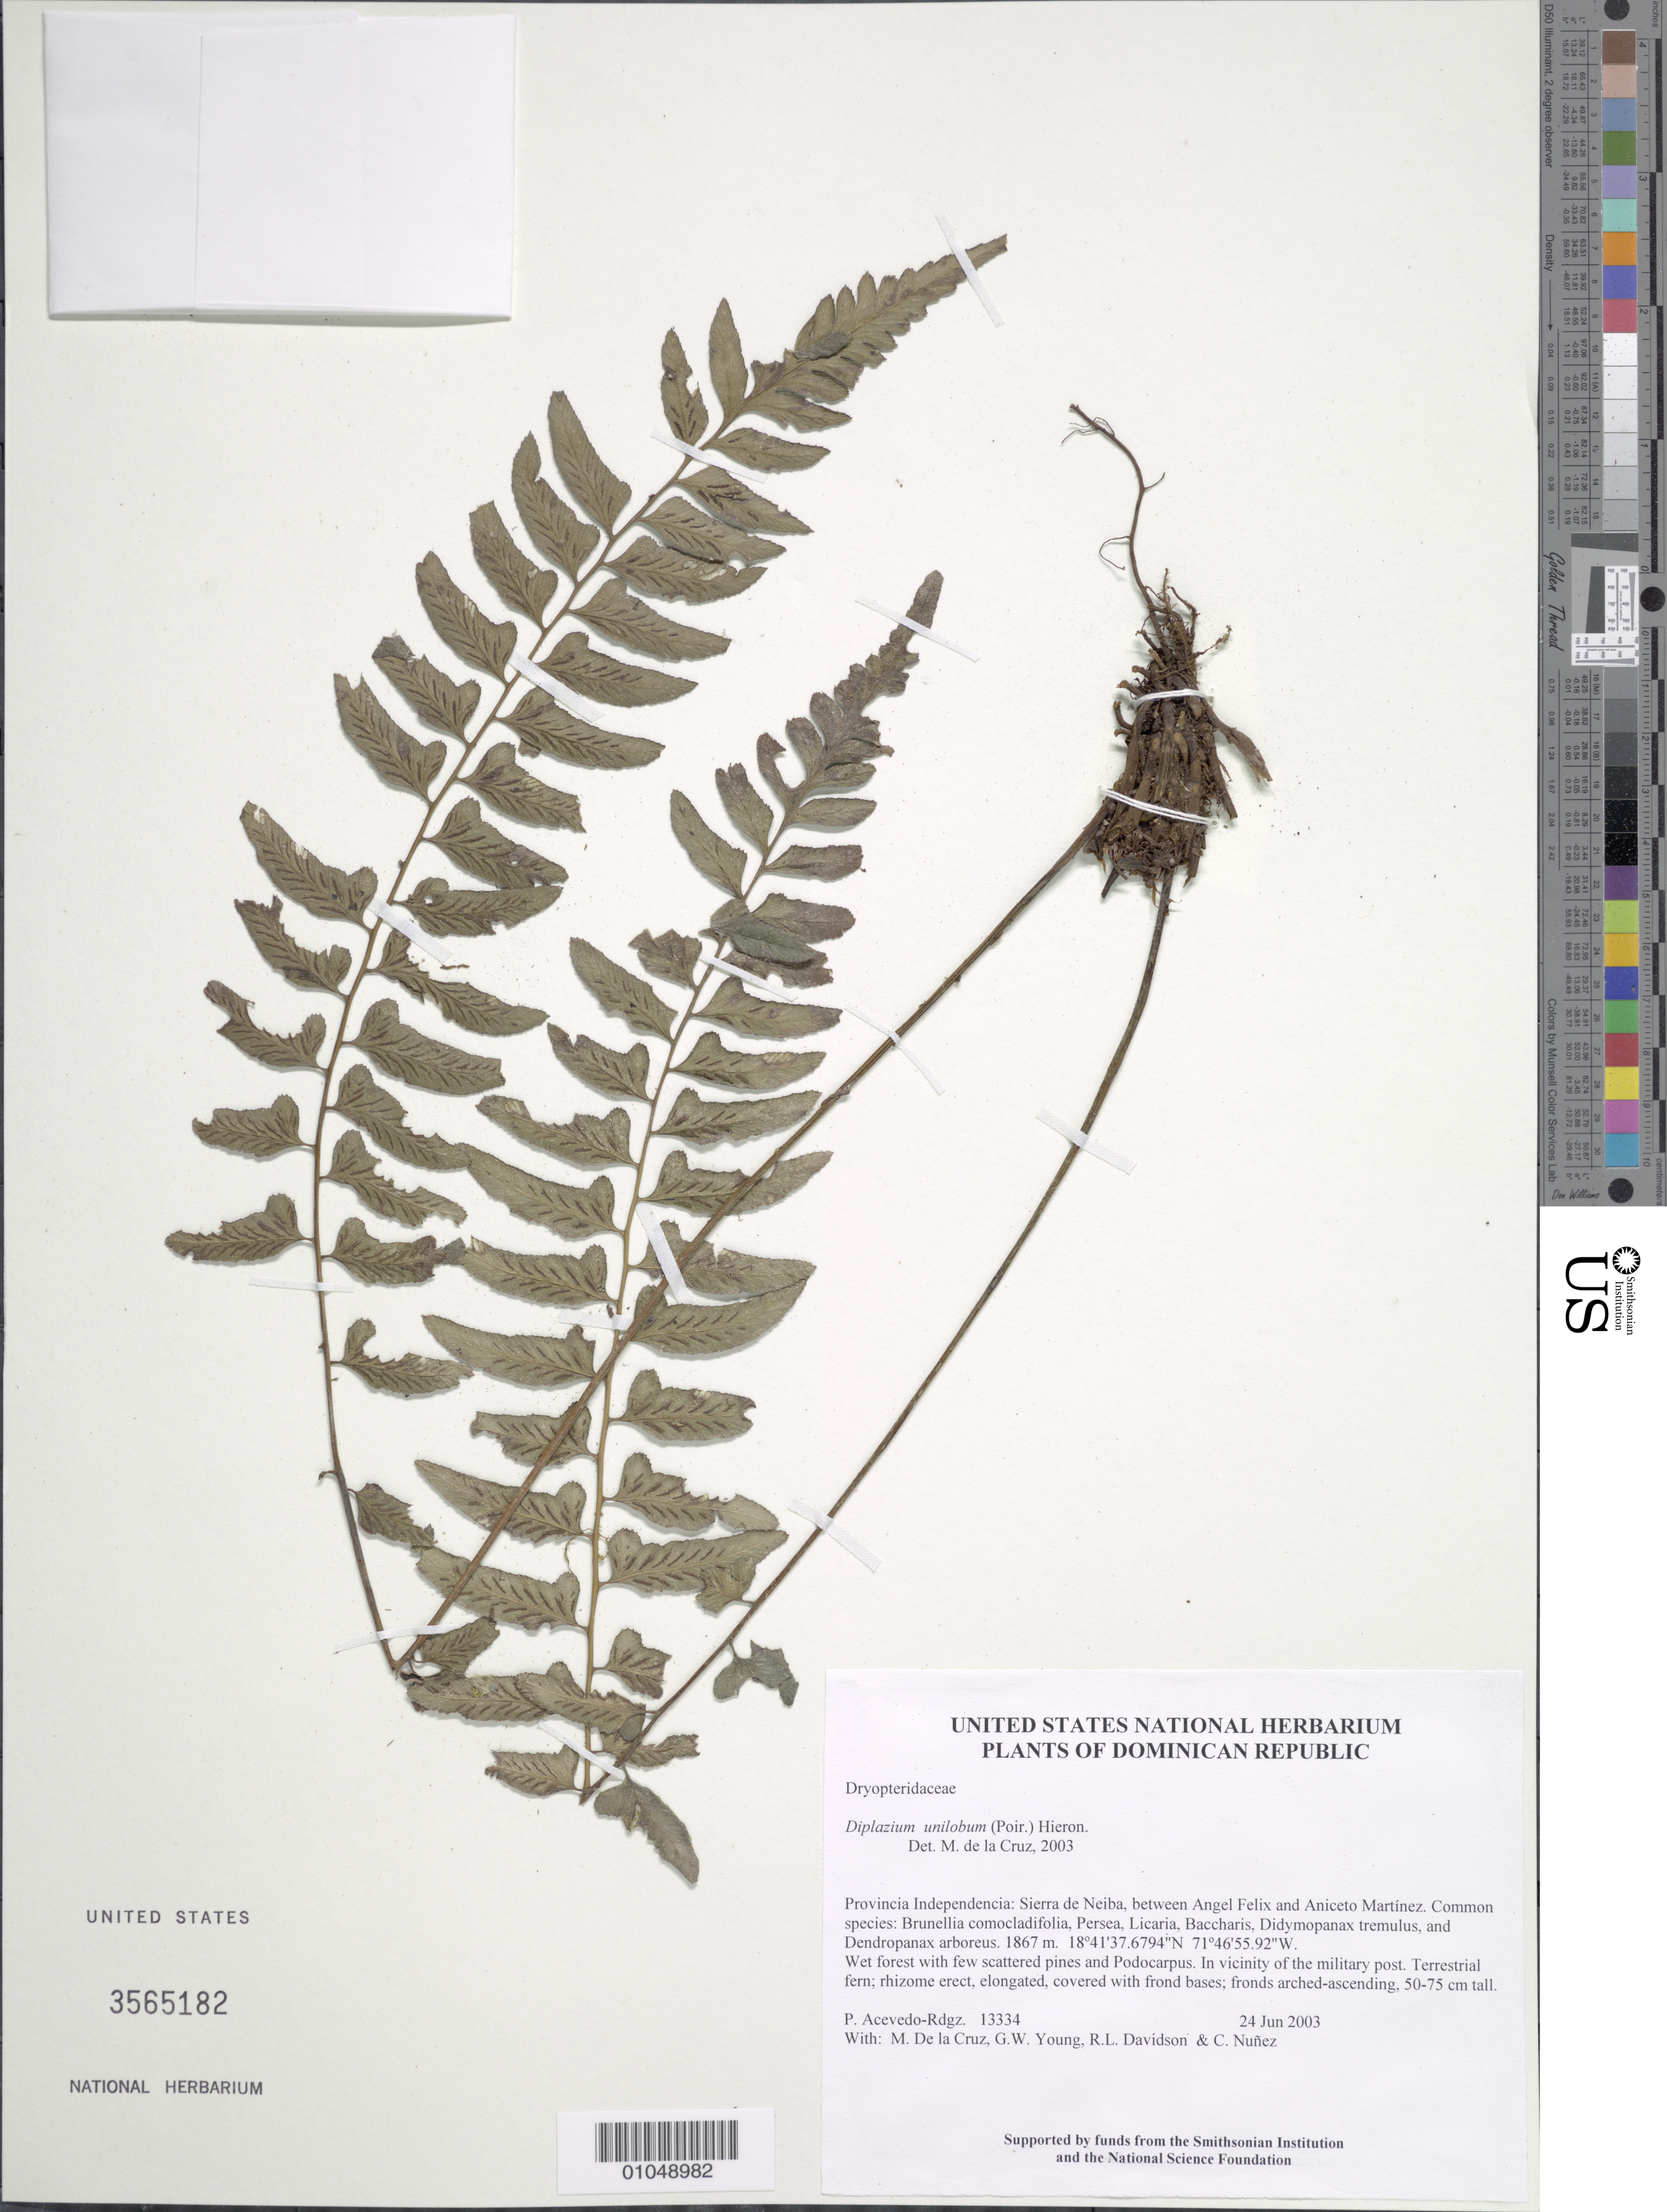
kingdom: Plantae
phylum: Tracheophyta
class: Polypodiopsida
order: Polypodiales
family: Athyriaceae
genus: Diplazium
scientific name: Diplazium unilobum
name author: (Poir.) Hieron.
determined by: de la Cruz, M.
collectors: P. Acevedo-Rodr., M. de la Cruz, J. Rawlins, G. Young, R. Davidson & C. Nunez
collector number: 13334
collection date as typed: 24 Jun 2003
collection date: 2003-06-24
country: Dominican Republic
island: Hispaniola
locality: Provincia Independencia: Sierra de Neiba, between Angel Felix and Aniceto Martínez. Common species: Brunellia comocladifolia, Persea, Licaria, Baccharis, Didymopanax tremulus, and Dendropanax arboreus.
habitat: Wet forest with few scattered pines and Podocarpus. In vicinity of the military post.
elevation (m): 1867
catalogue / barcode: US 3565182